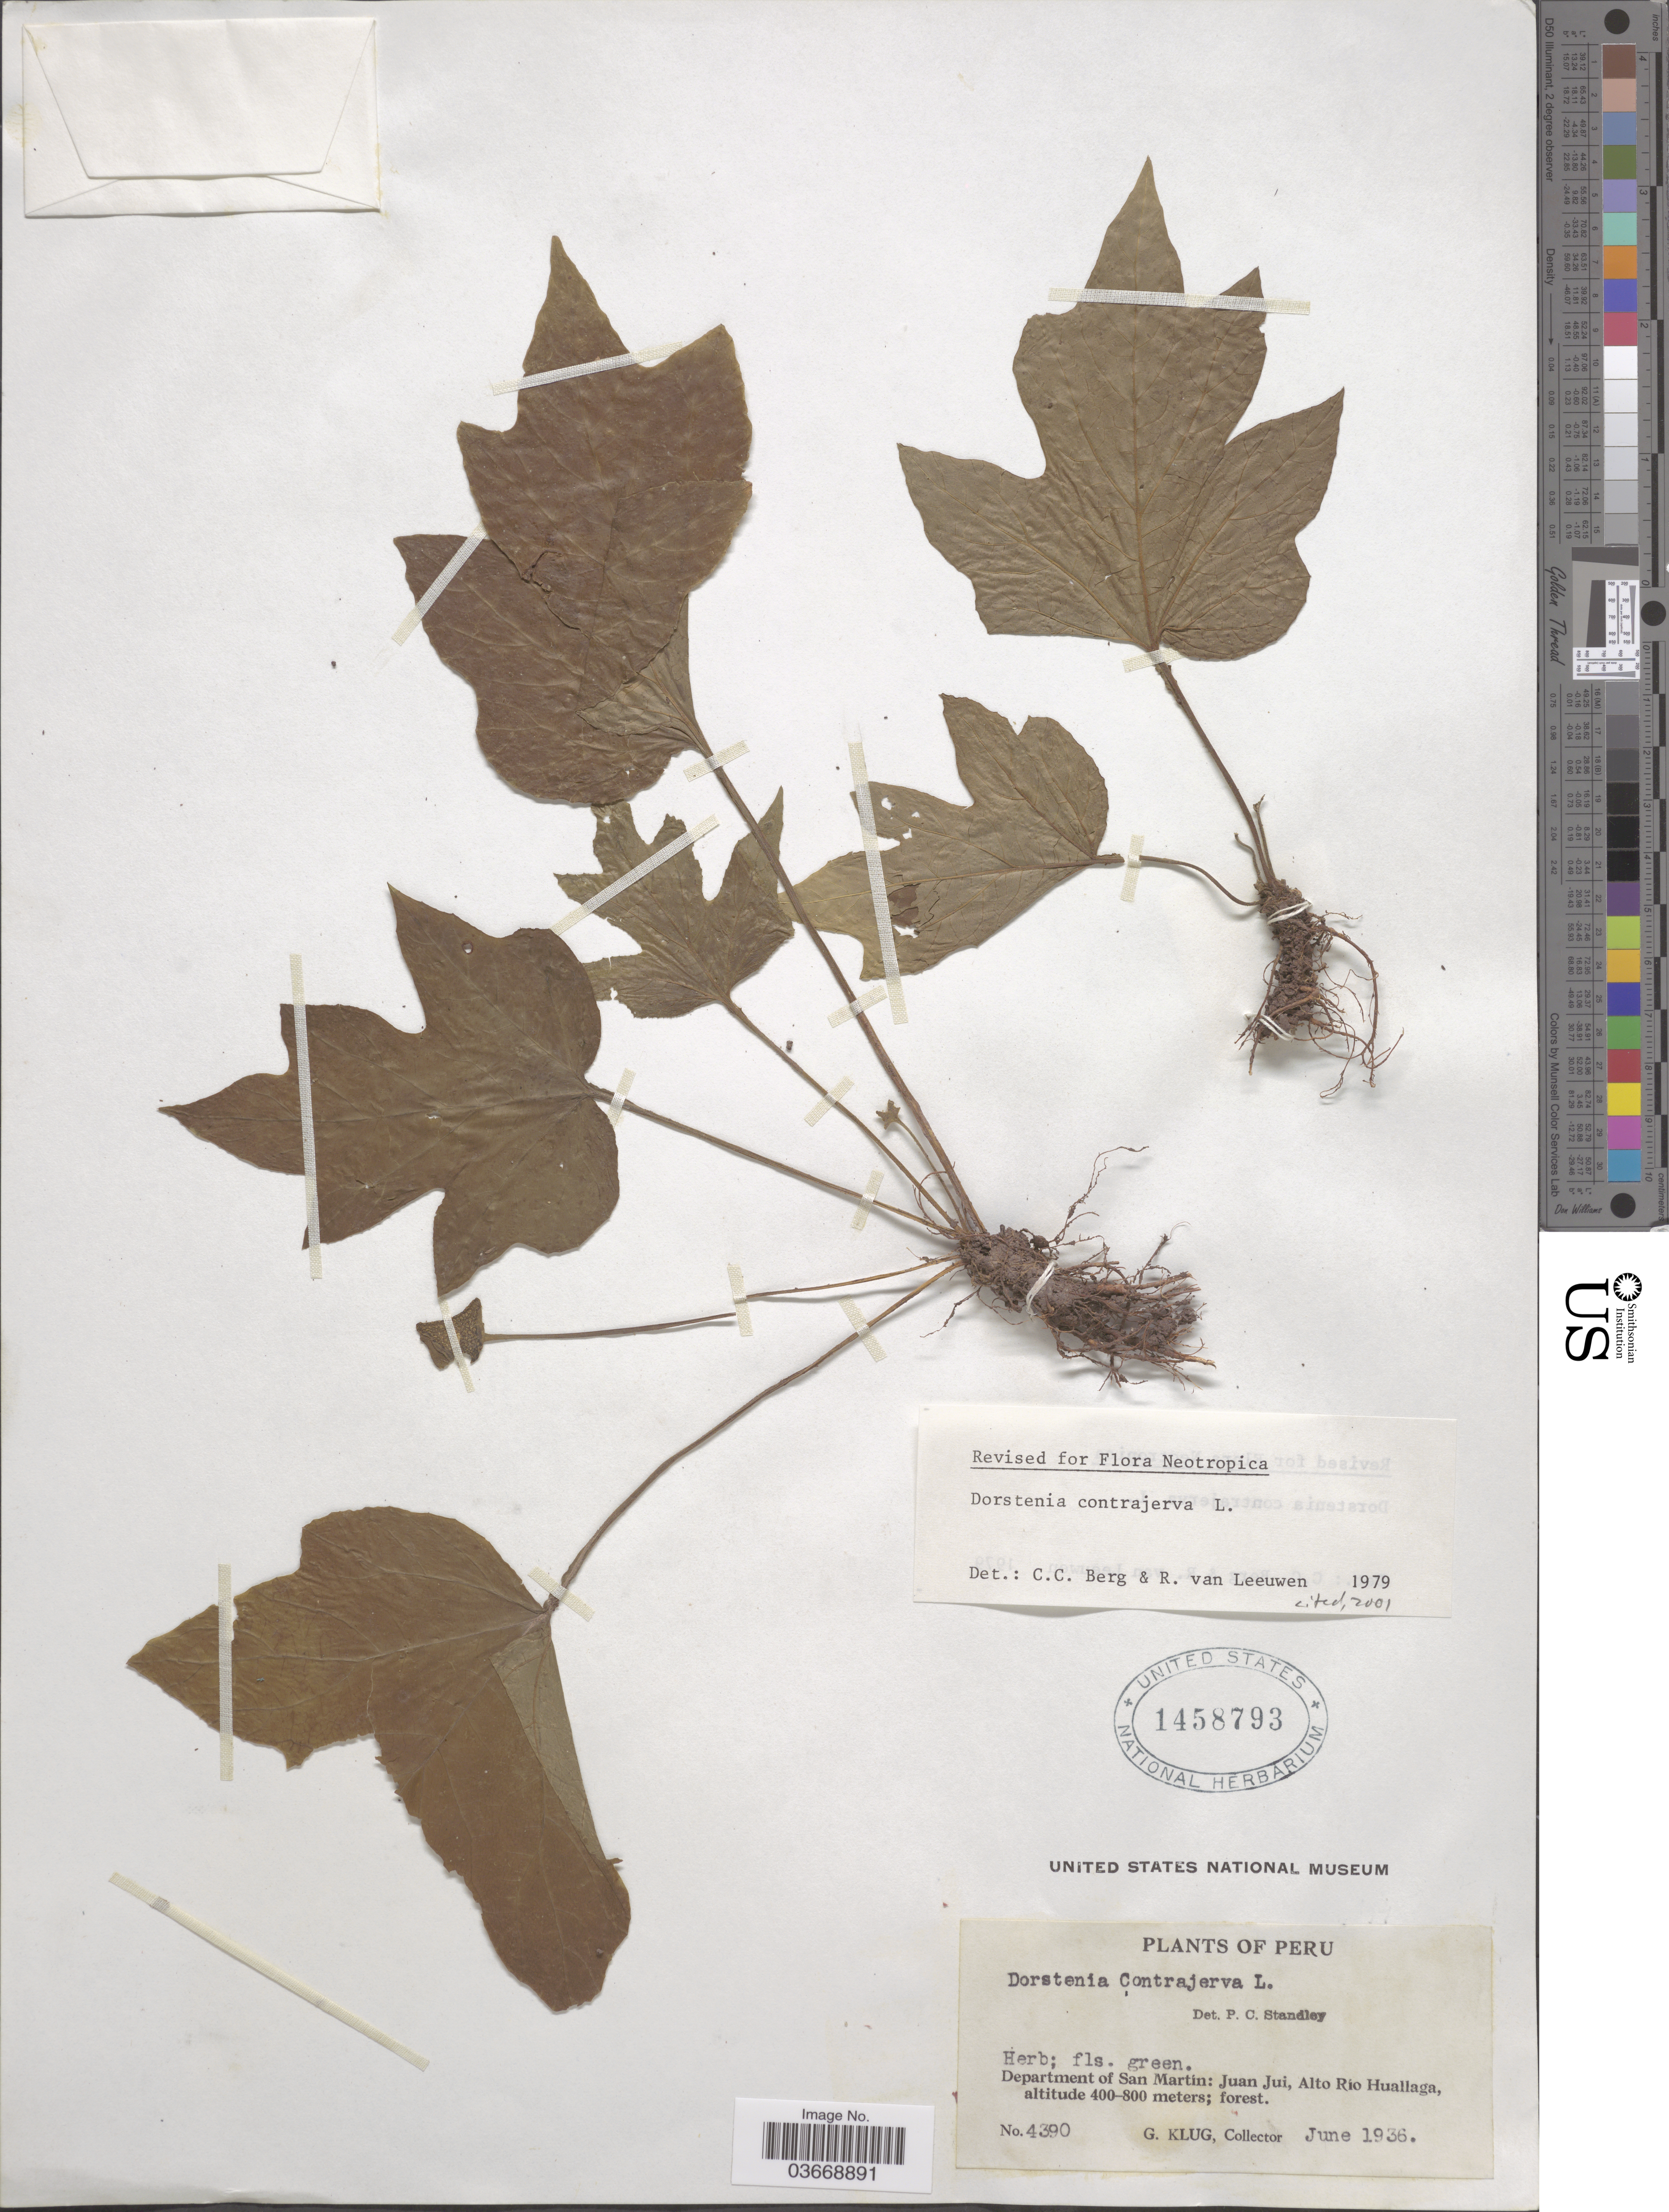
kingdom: Plantae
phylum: Tracheophyta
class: Magnoliopsida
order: Rosales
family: Moraceae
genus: Dorstenia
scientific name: Dorstenia contrajerva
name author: L.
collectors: G. Klug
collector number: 4390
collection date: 1936-06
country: Peru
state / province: San Martín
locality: Department of San Martín: Juan Jui, Alto Rio Huallaga.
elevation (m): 400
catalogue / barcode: US 1458793